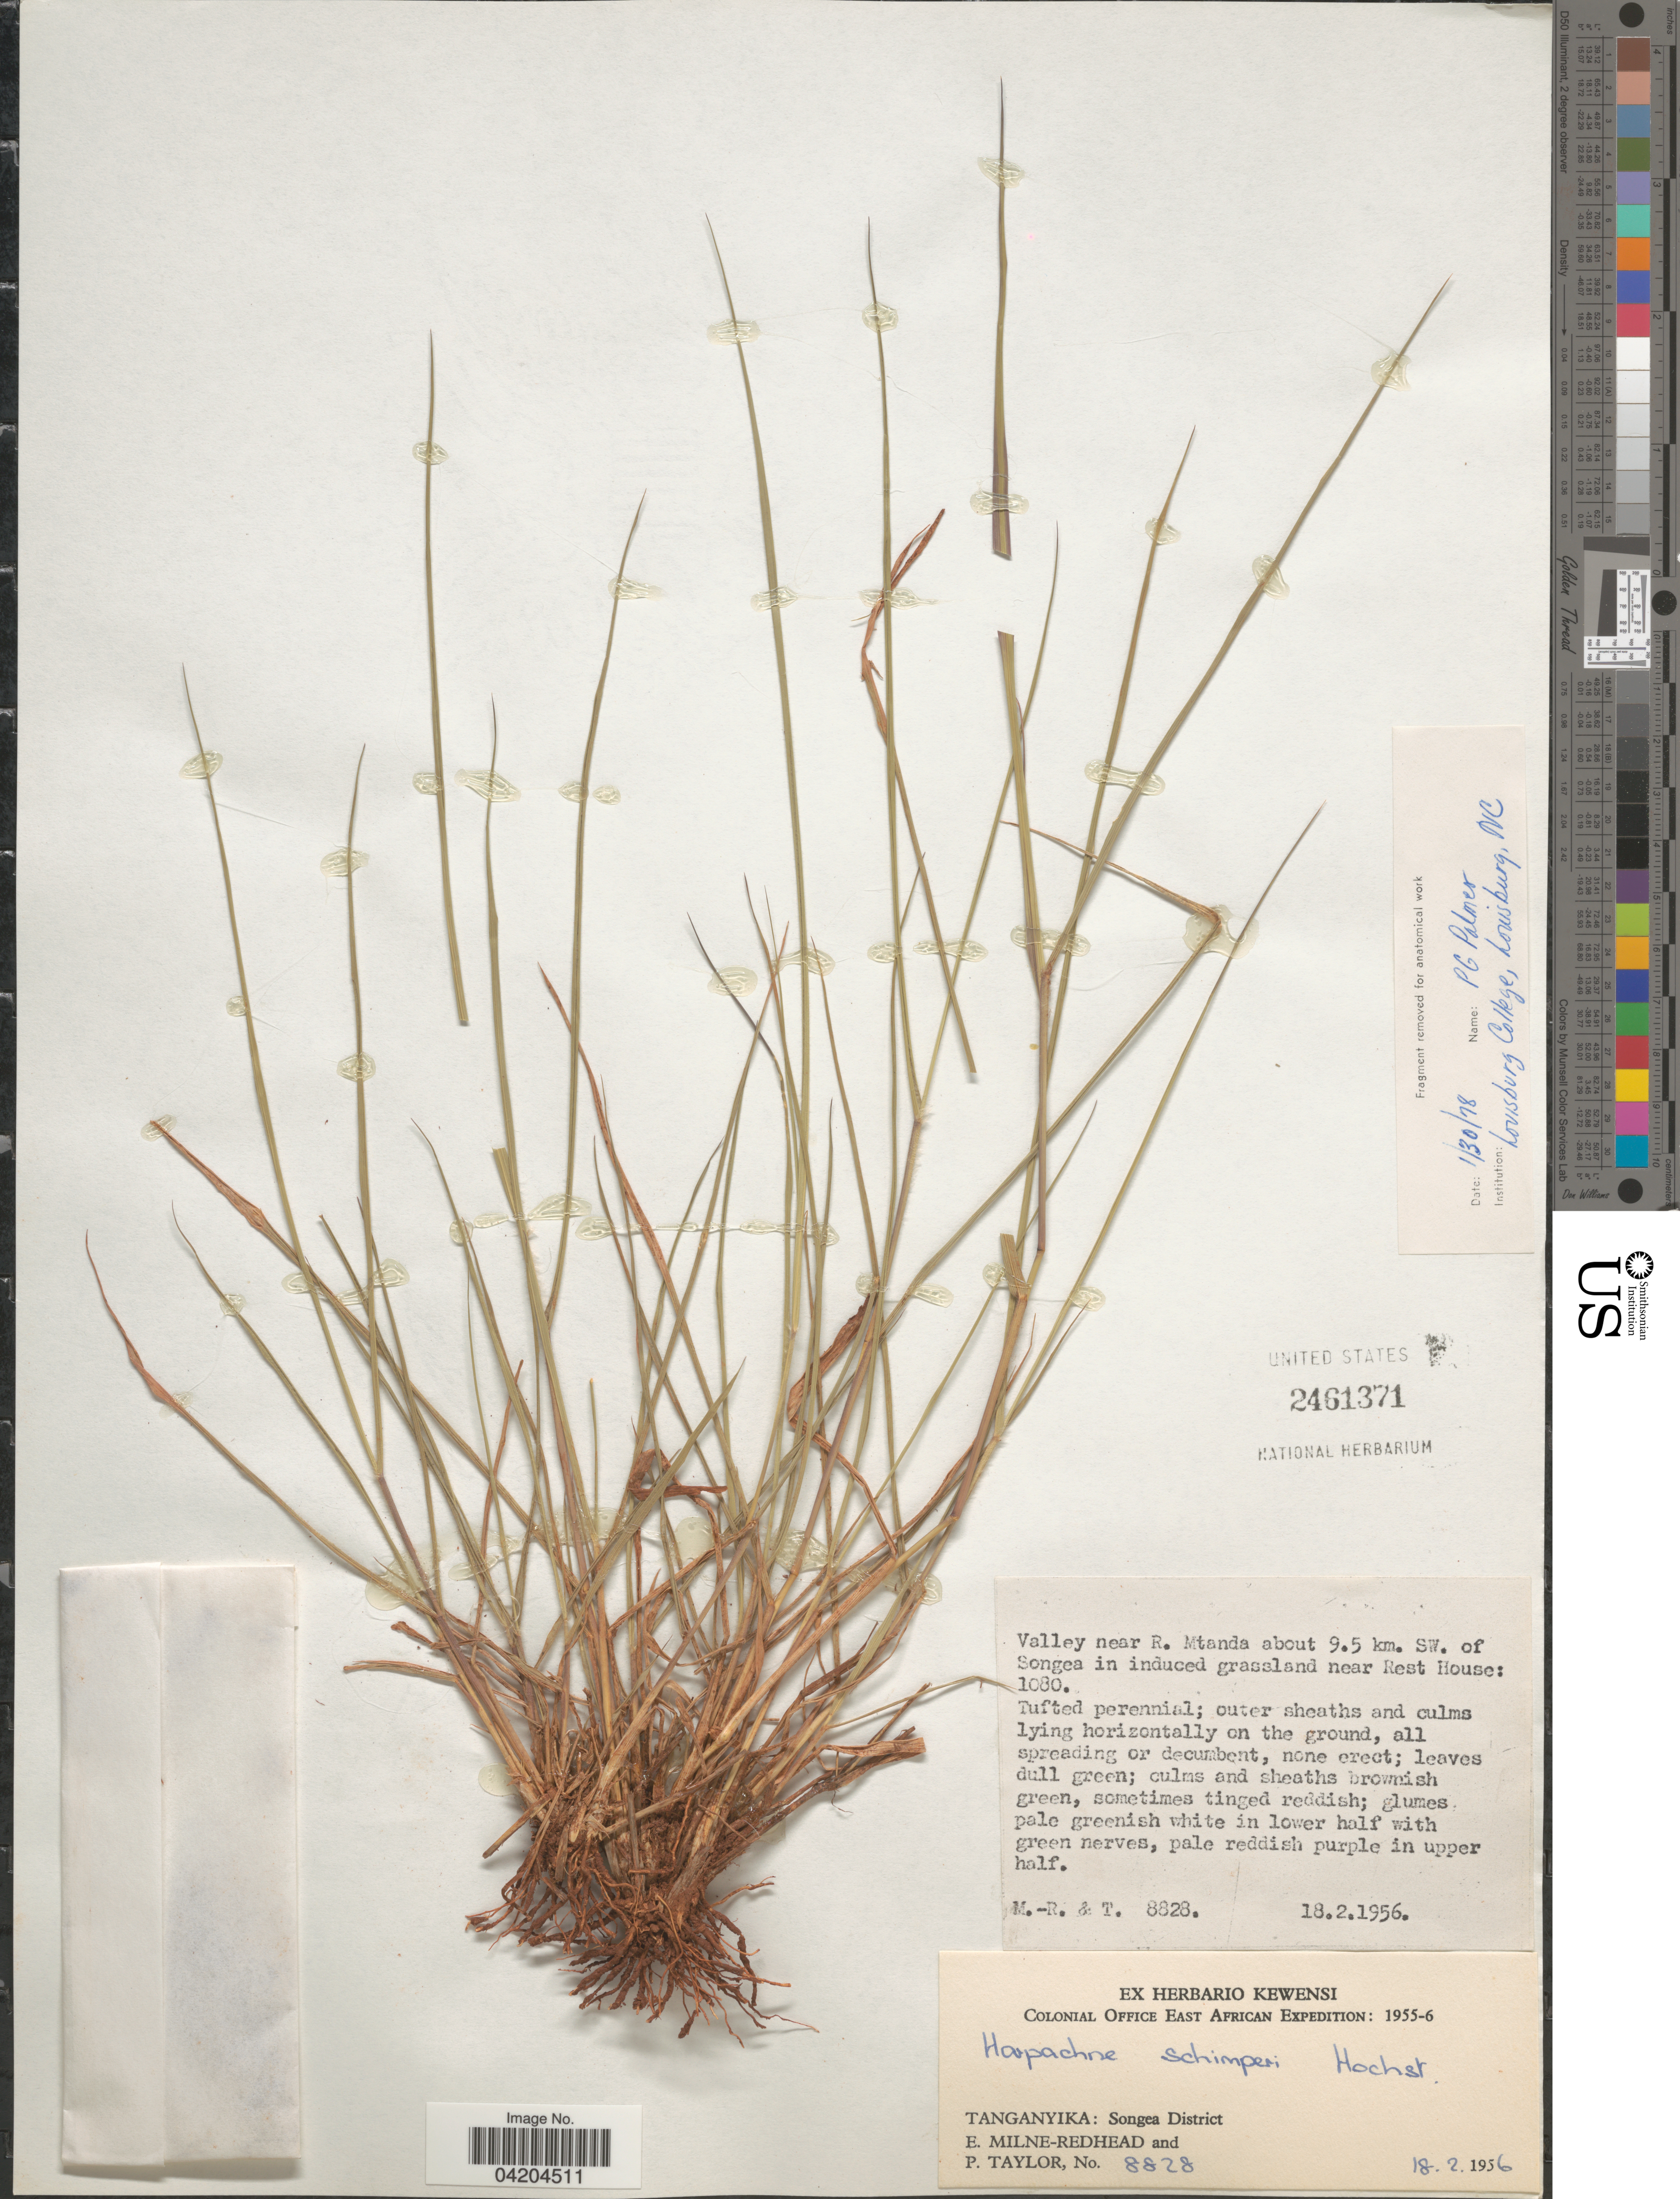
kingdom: Plantae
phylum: Tracheophyta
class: Liliopsida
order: Poales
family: Poaceae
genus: Eragrostis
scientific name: Eragrostis schimperi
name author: (A. Rich.) Benth.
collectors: E. W. Milne-Redhead & P. Taylor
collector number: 8828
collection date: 1956-02-18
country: Tanzania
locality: Valley near R. Mtanda about 9.5 km. SW. of Songea in induced grassland near Rest House. Tanganyika: Songea District. Colonial Office East African Expedition: 1955-6.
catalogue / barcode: US 2461371